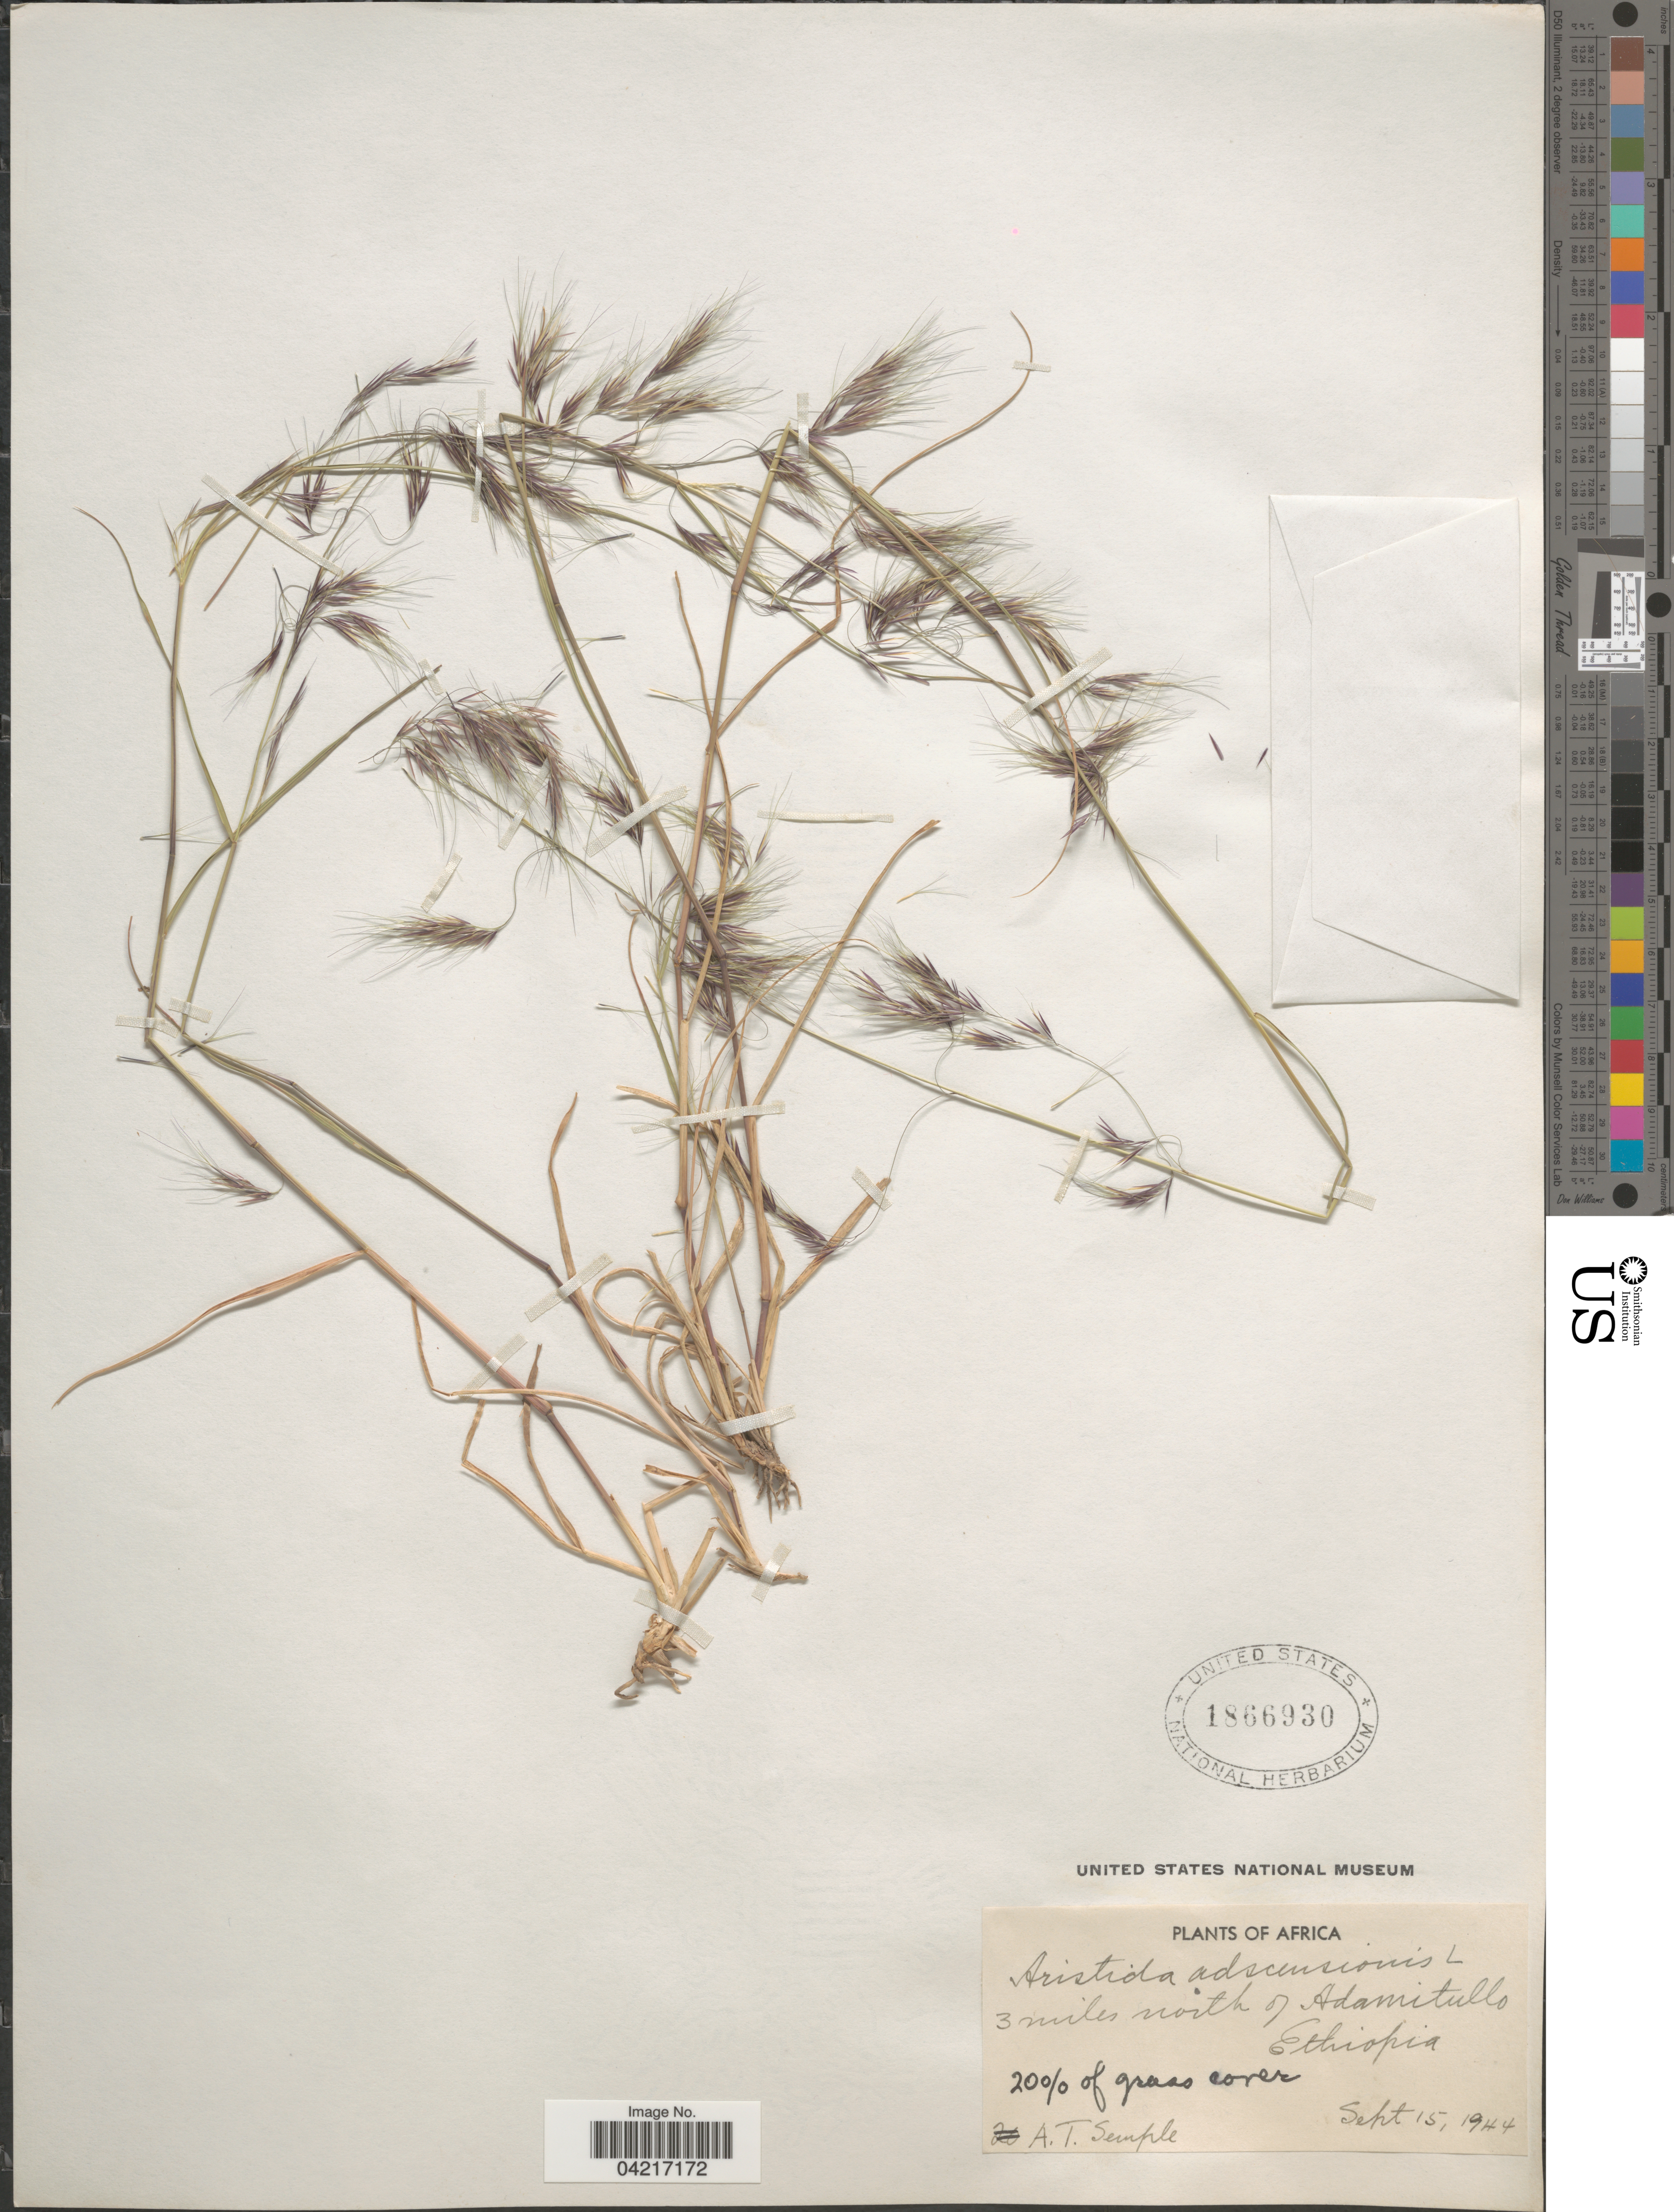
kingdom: Plantae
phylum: Tracheophyta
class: Liliopsida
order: Poales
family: Poaceae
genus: Aristida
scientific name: Aristida adscensionis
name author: L.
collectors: A. Semple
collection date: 1944-09-15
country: Ethiopia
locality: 3 miles north of Adamitullo. 20% of grass cover.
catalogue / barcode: US 1866930